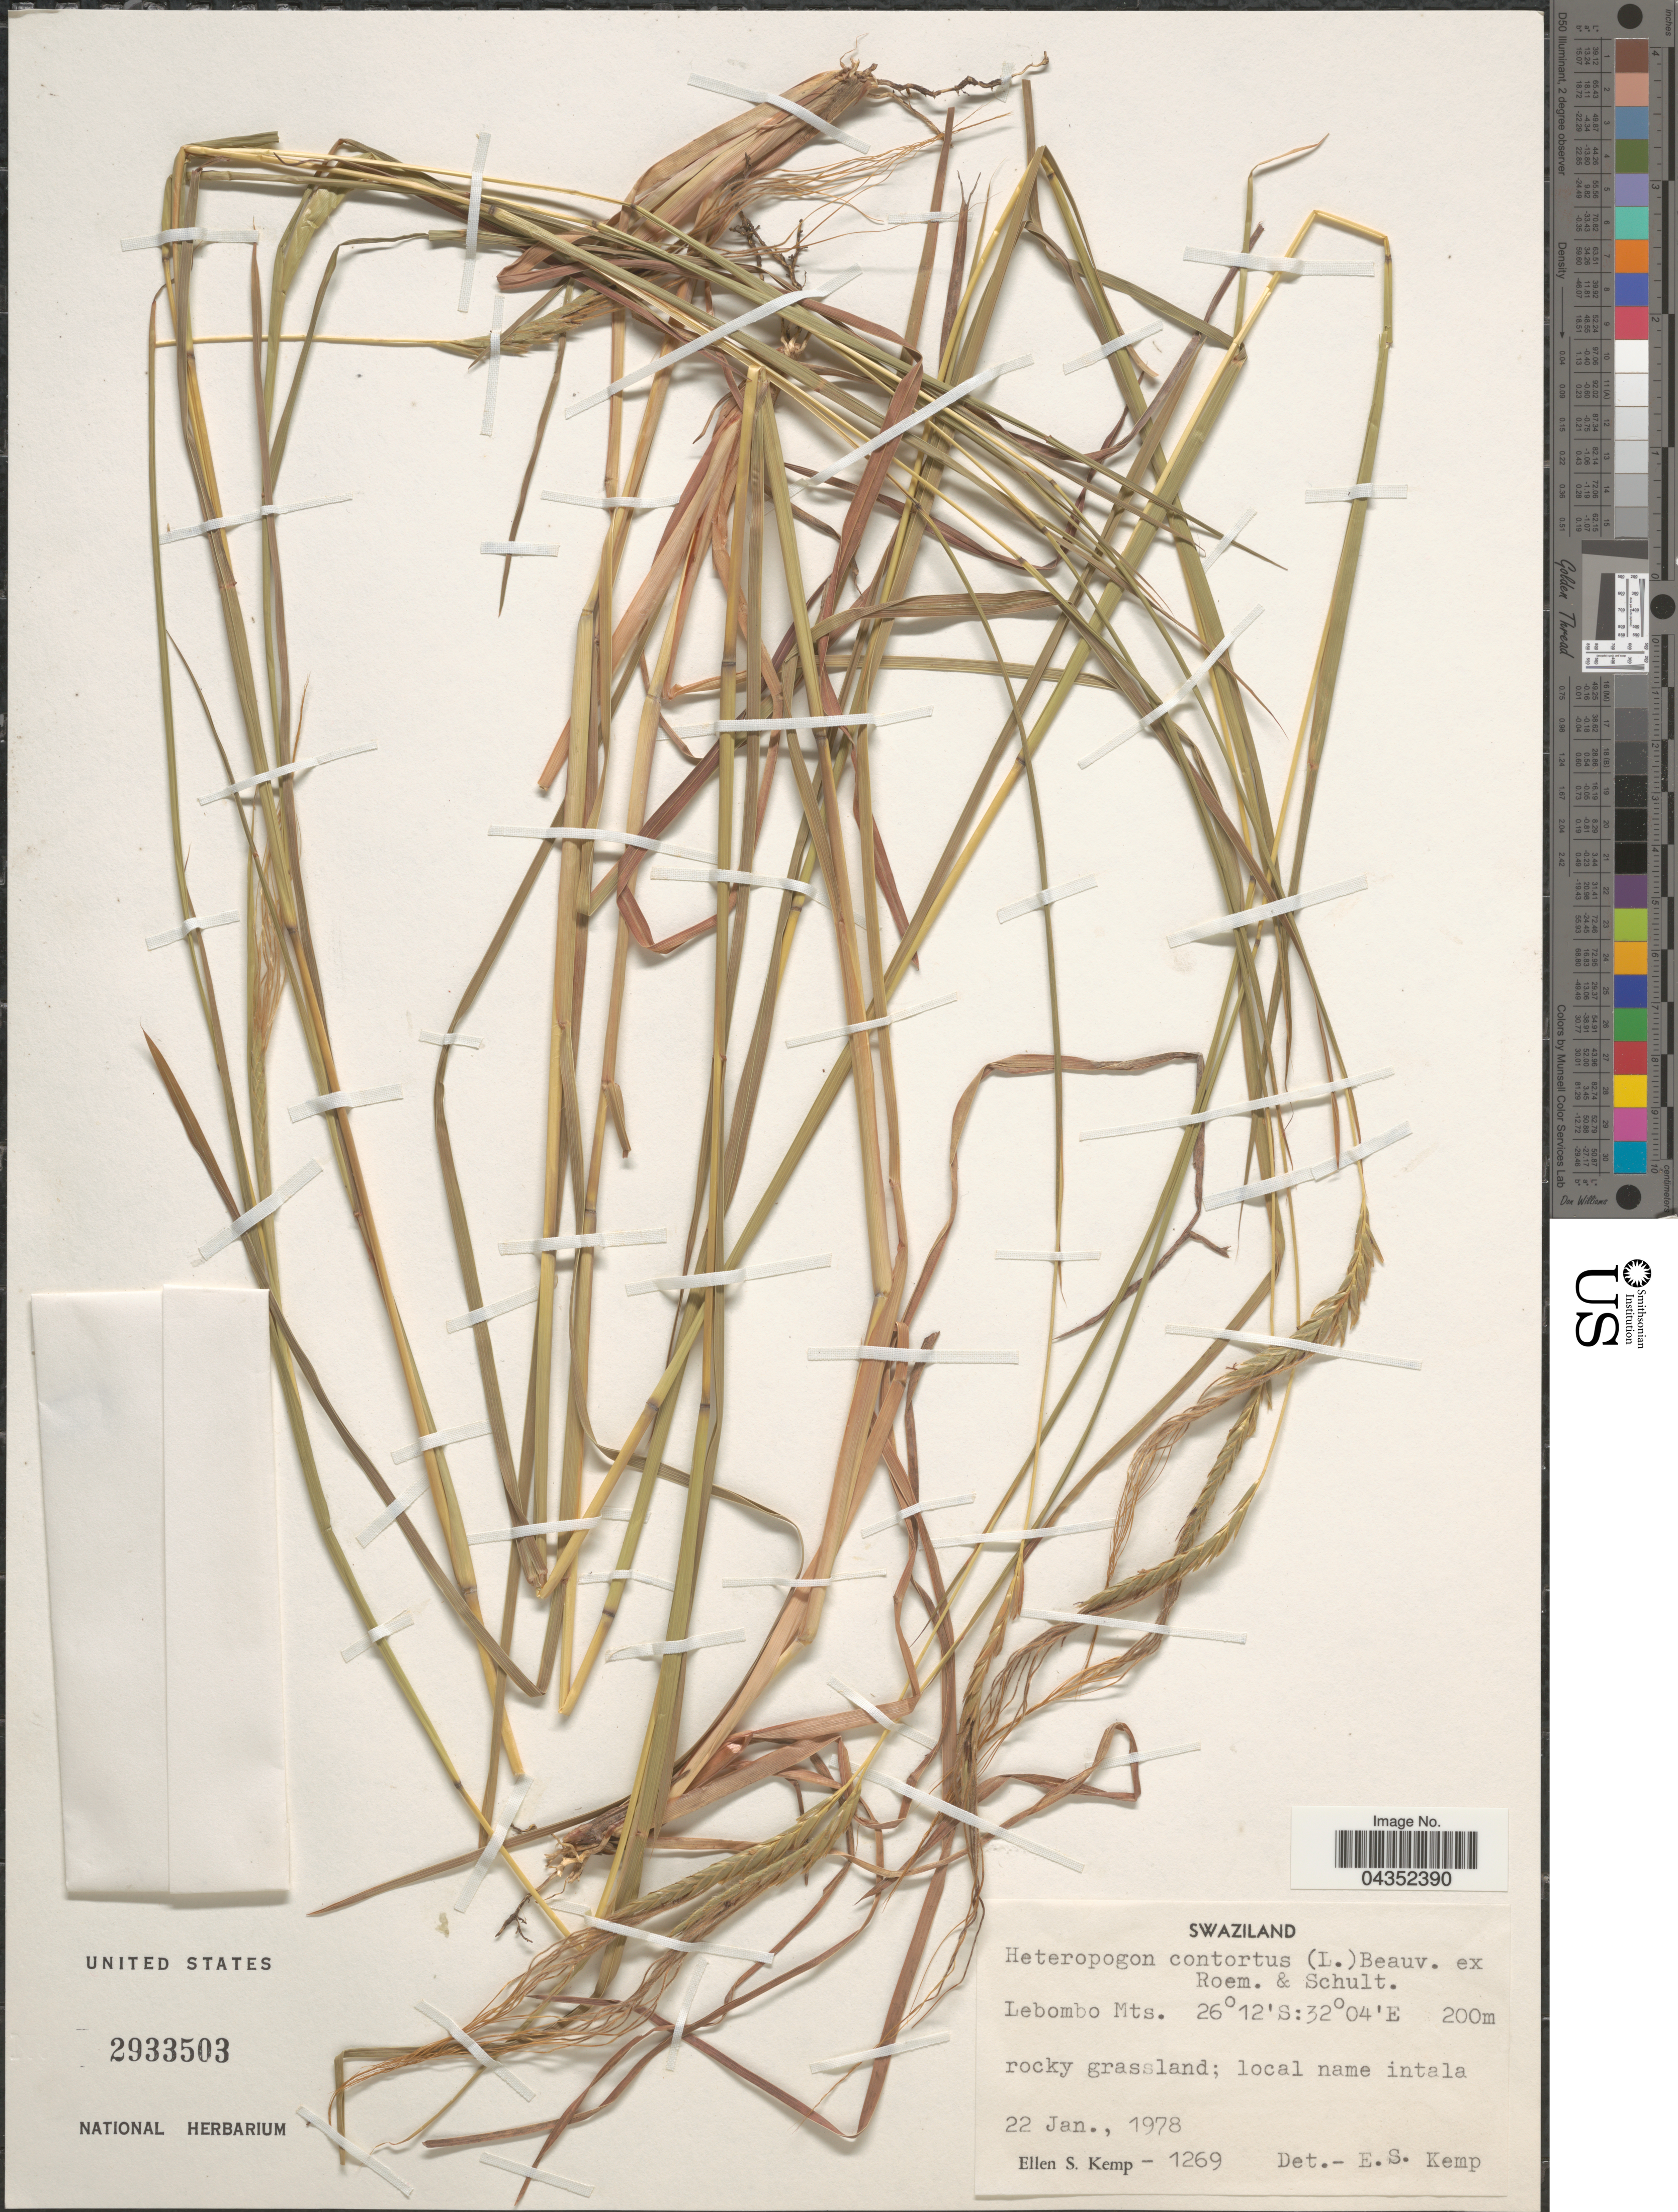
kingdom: Plantae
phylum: Tracheophyta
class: Liliopsida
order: Poales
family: Poaceae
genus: Heteropogon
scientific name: Heteropogon contortus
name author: (L.) P. Beauv. ex Roem. & Schult.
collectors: E. S. Kemp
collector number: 1269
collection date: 1978-01-22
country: Eswatini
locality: Lebombo Mts.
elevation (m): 200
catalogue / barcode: US 2933503